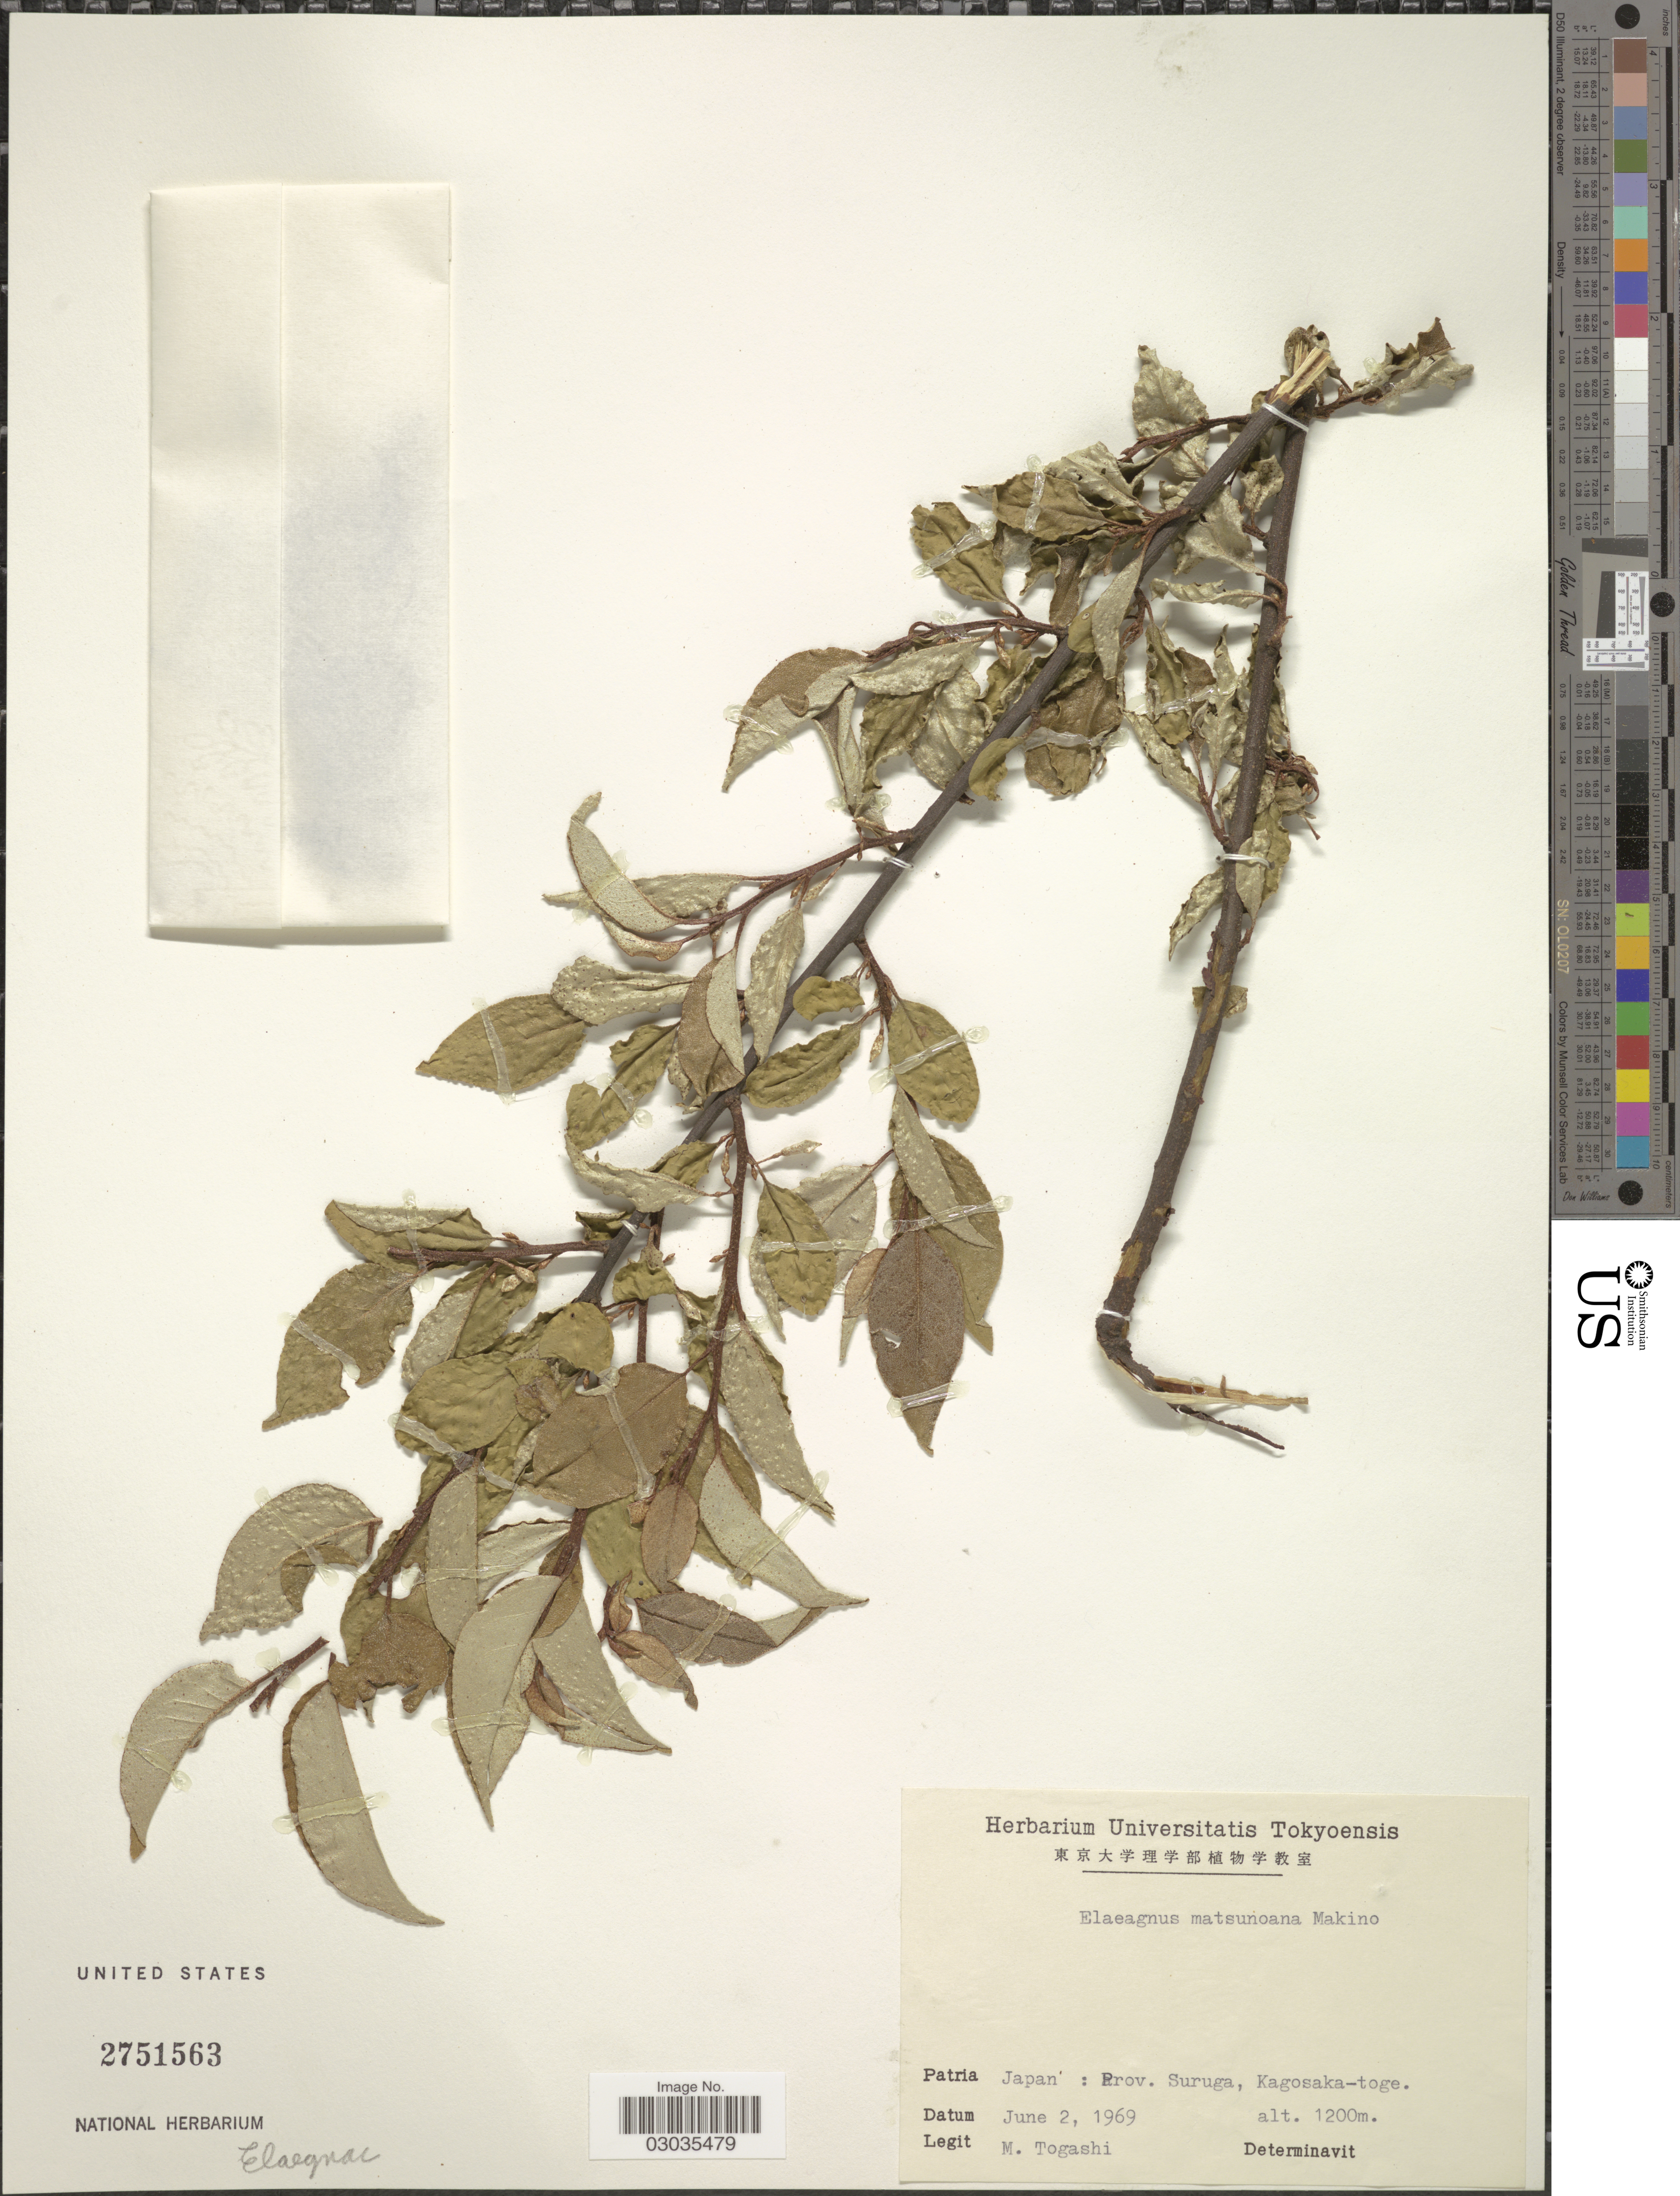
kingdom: Plantae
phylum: Tracheophyta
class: Magnoliopsida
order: Rosales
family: Elaeagnaceae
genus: Elaeagnus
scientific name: Elaeagnus matsunoana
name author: Makino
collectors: M. Togashi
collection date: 1969-06-02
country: Japan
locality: Patria: Prov. Suruga, Kagosaka-toge.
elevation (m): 1200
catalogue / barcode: US 2751563